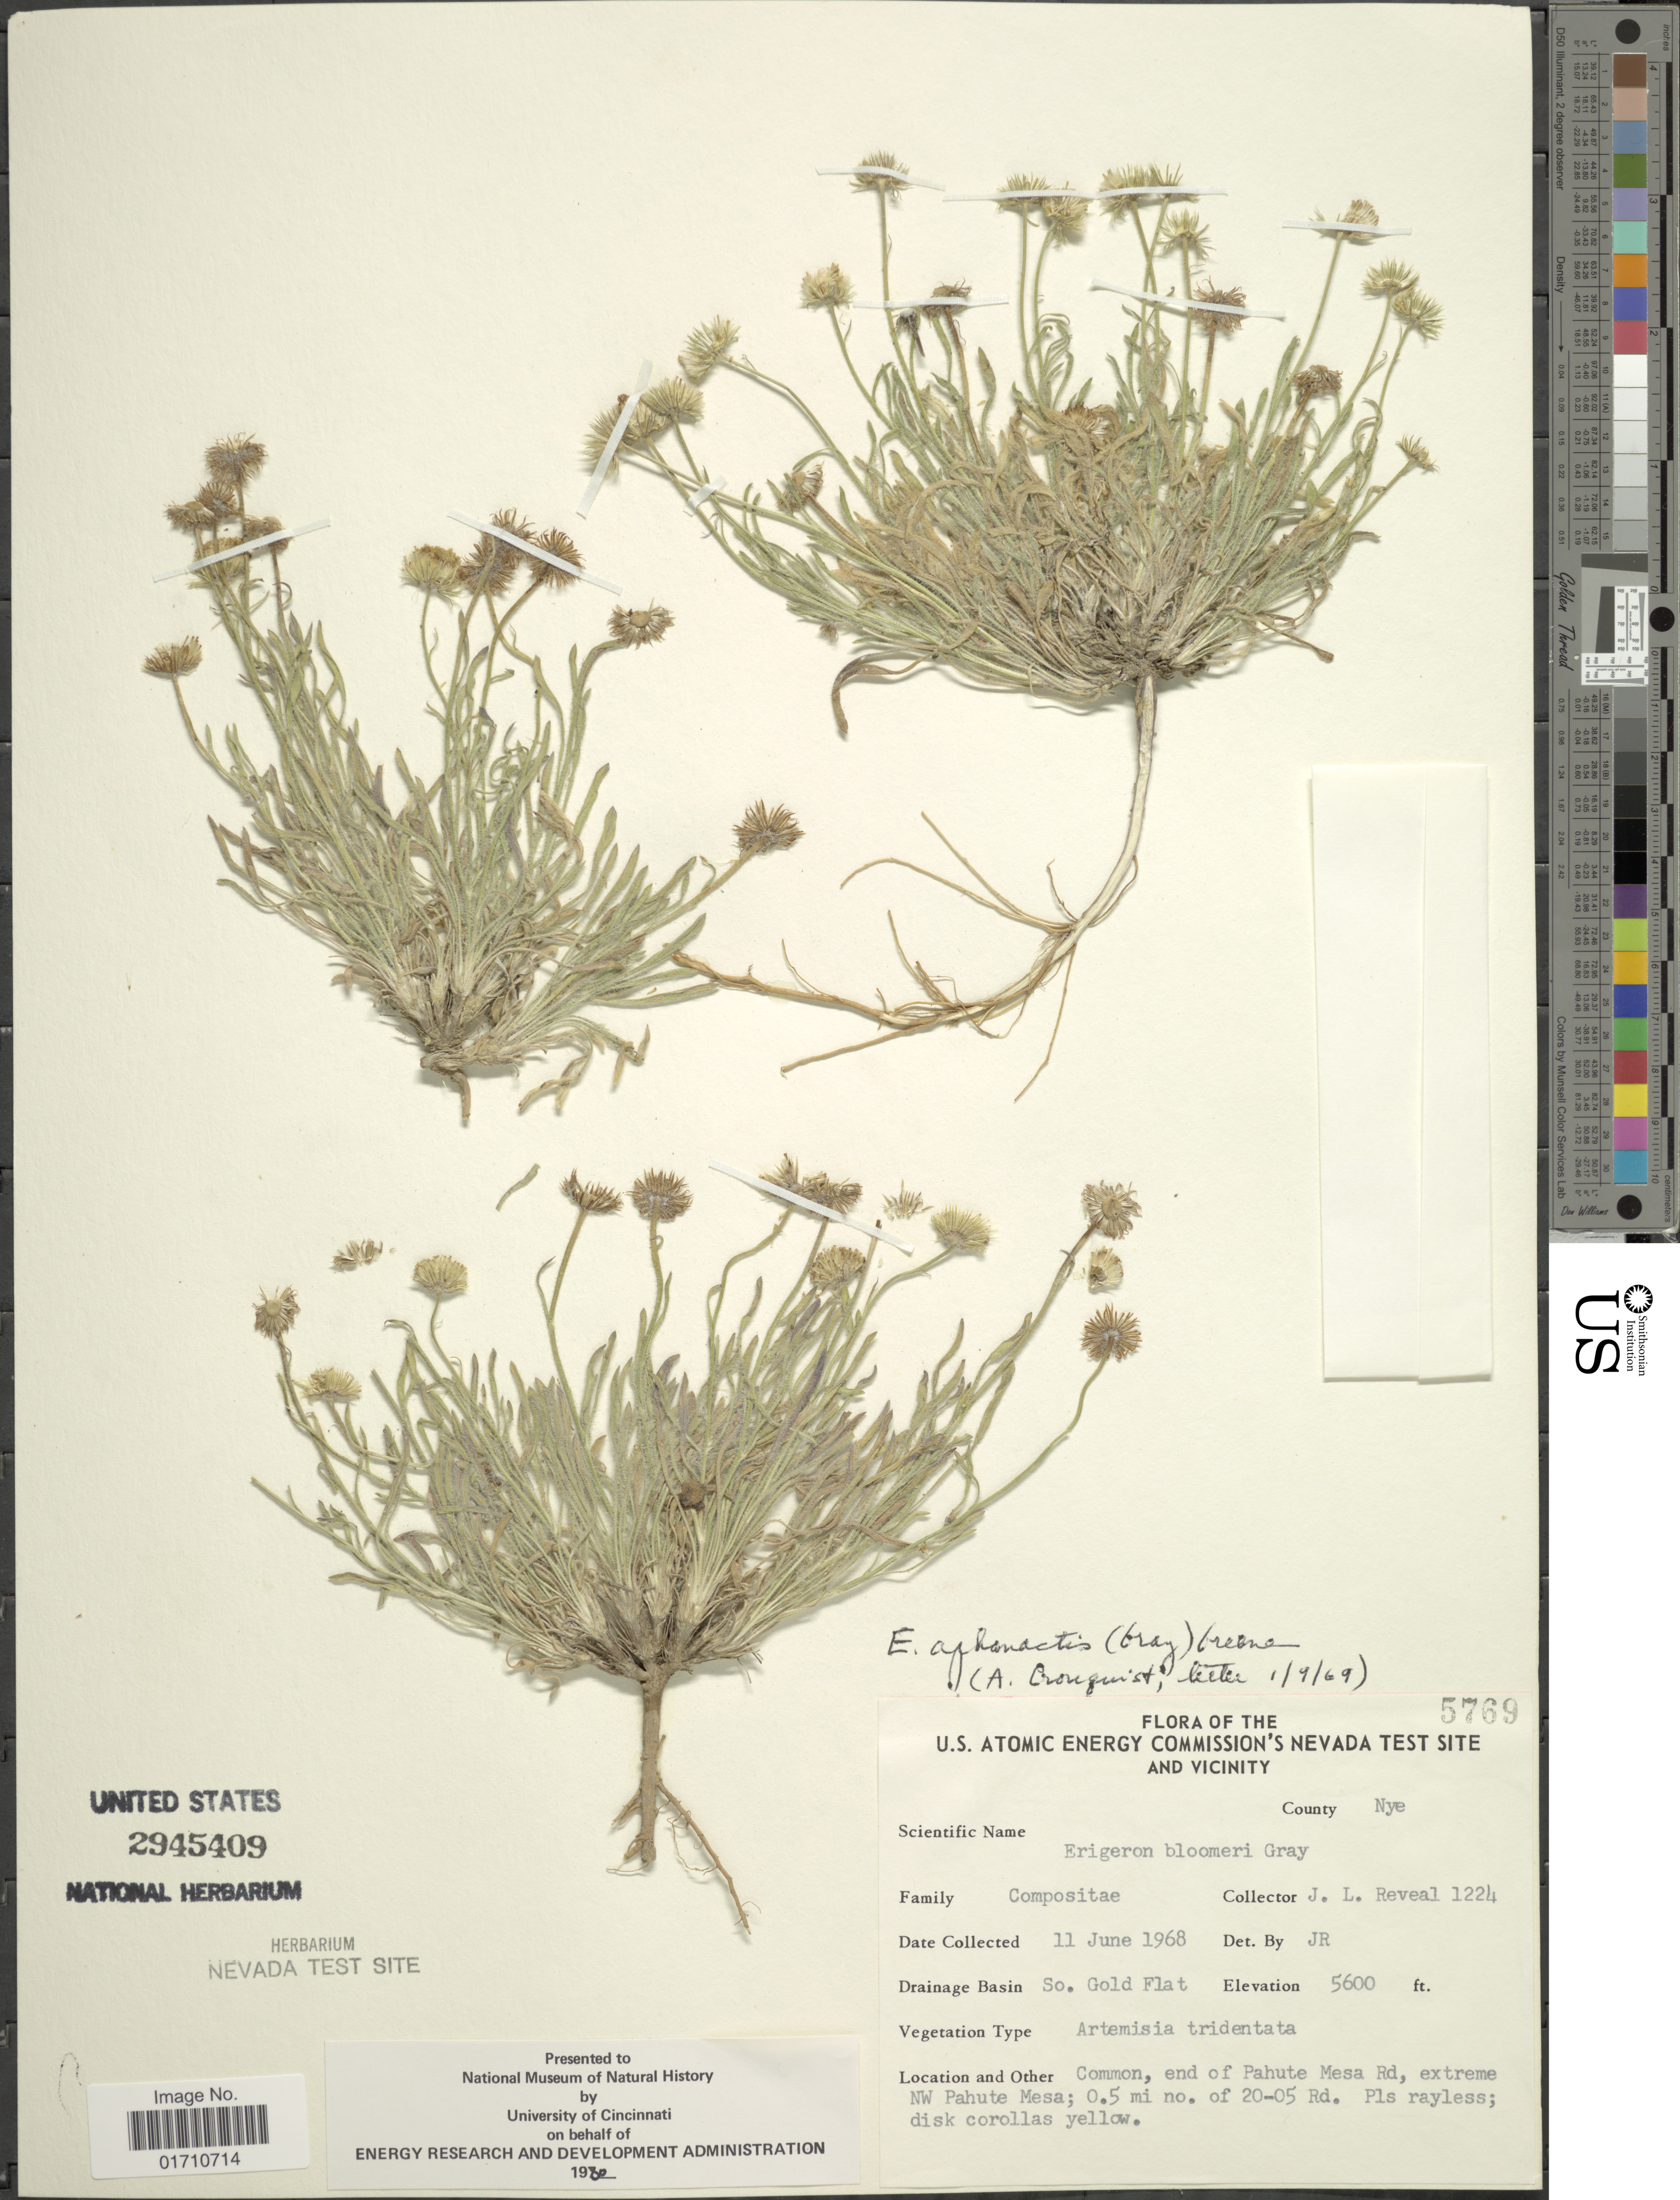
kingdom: Plantae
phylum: Tracheophyta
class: Magnoliopsida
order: Asterales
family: Asteraceae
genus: Erigeron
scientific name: Erigeron aphanactis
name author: (A. Gray) Greene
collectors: J. L. Reveal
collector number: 1224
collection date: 1968-06-11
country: United States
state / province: Nevada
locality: U.S. Atomic Energy Commission's Nevada Test Site and Vicinity, County Nye, Drainage Basin So. Gold Flat, Common, end of Pahute Mesa Rd, extreme NW Pahute Mesa; 0.5 mi no. of 20-05 Rd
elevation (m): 1707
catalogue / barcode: US 2945409